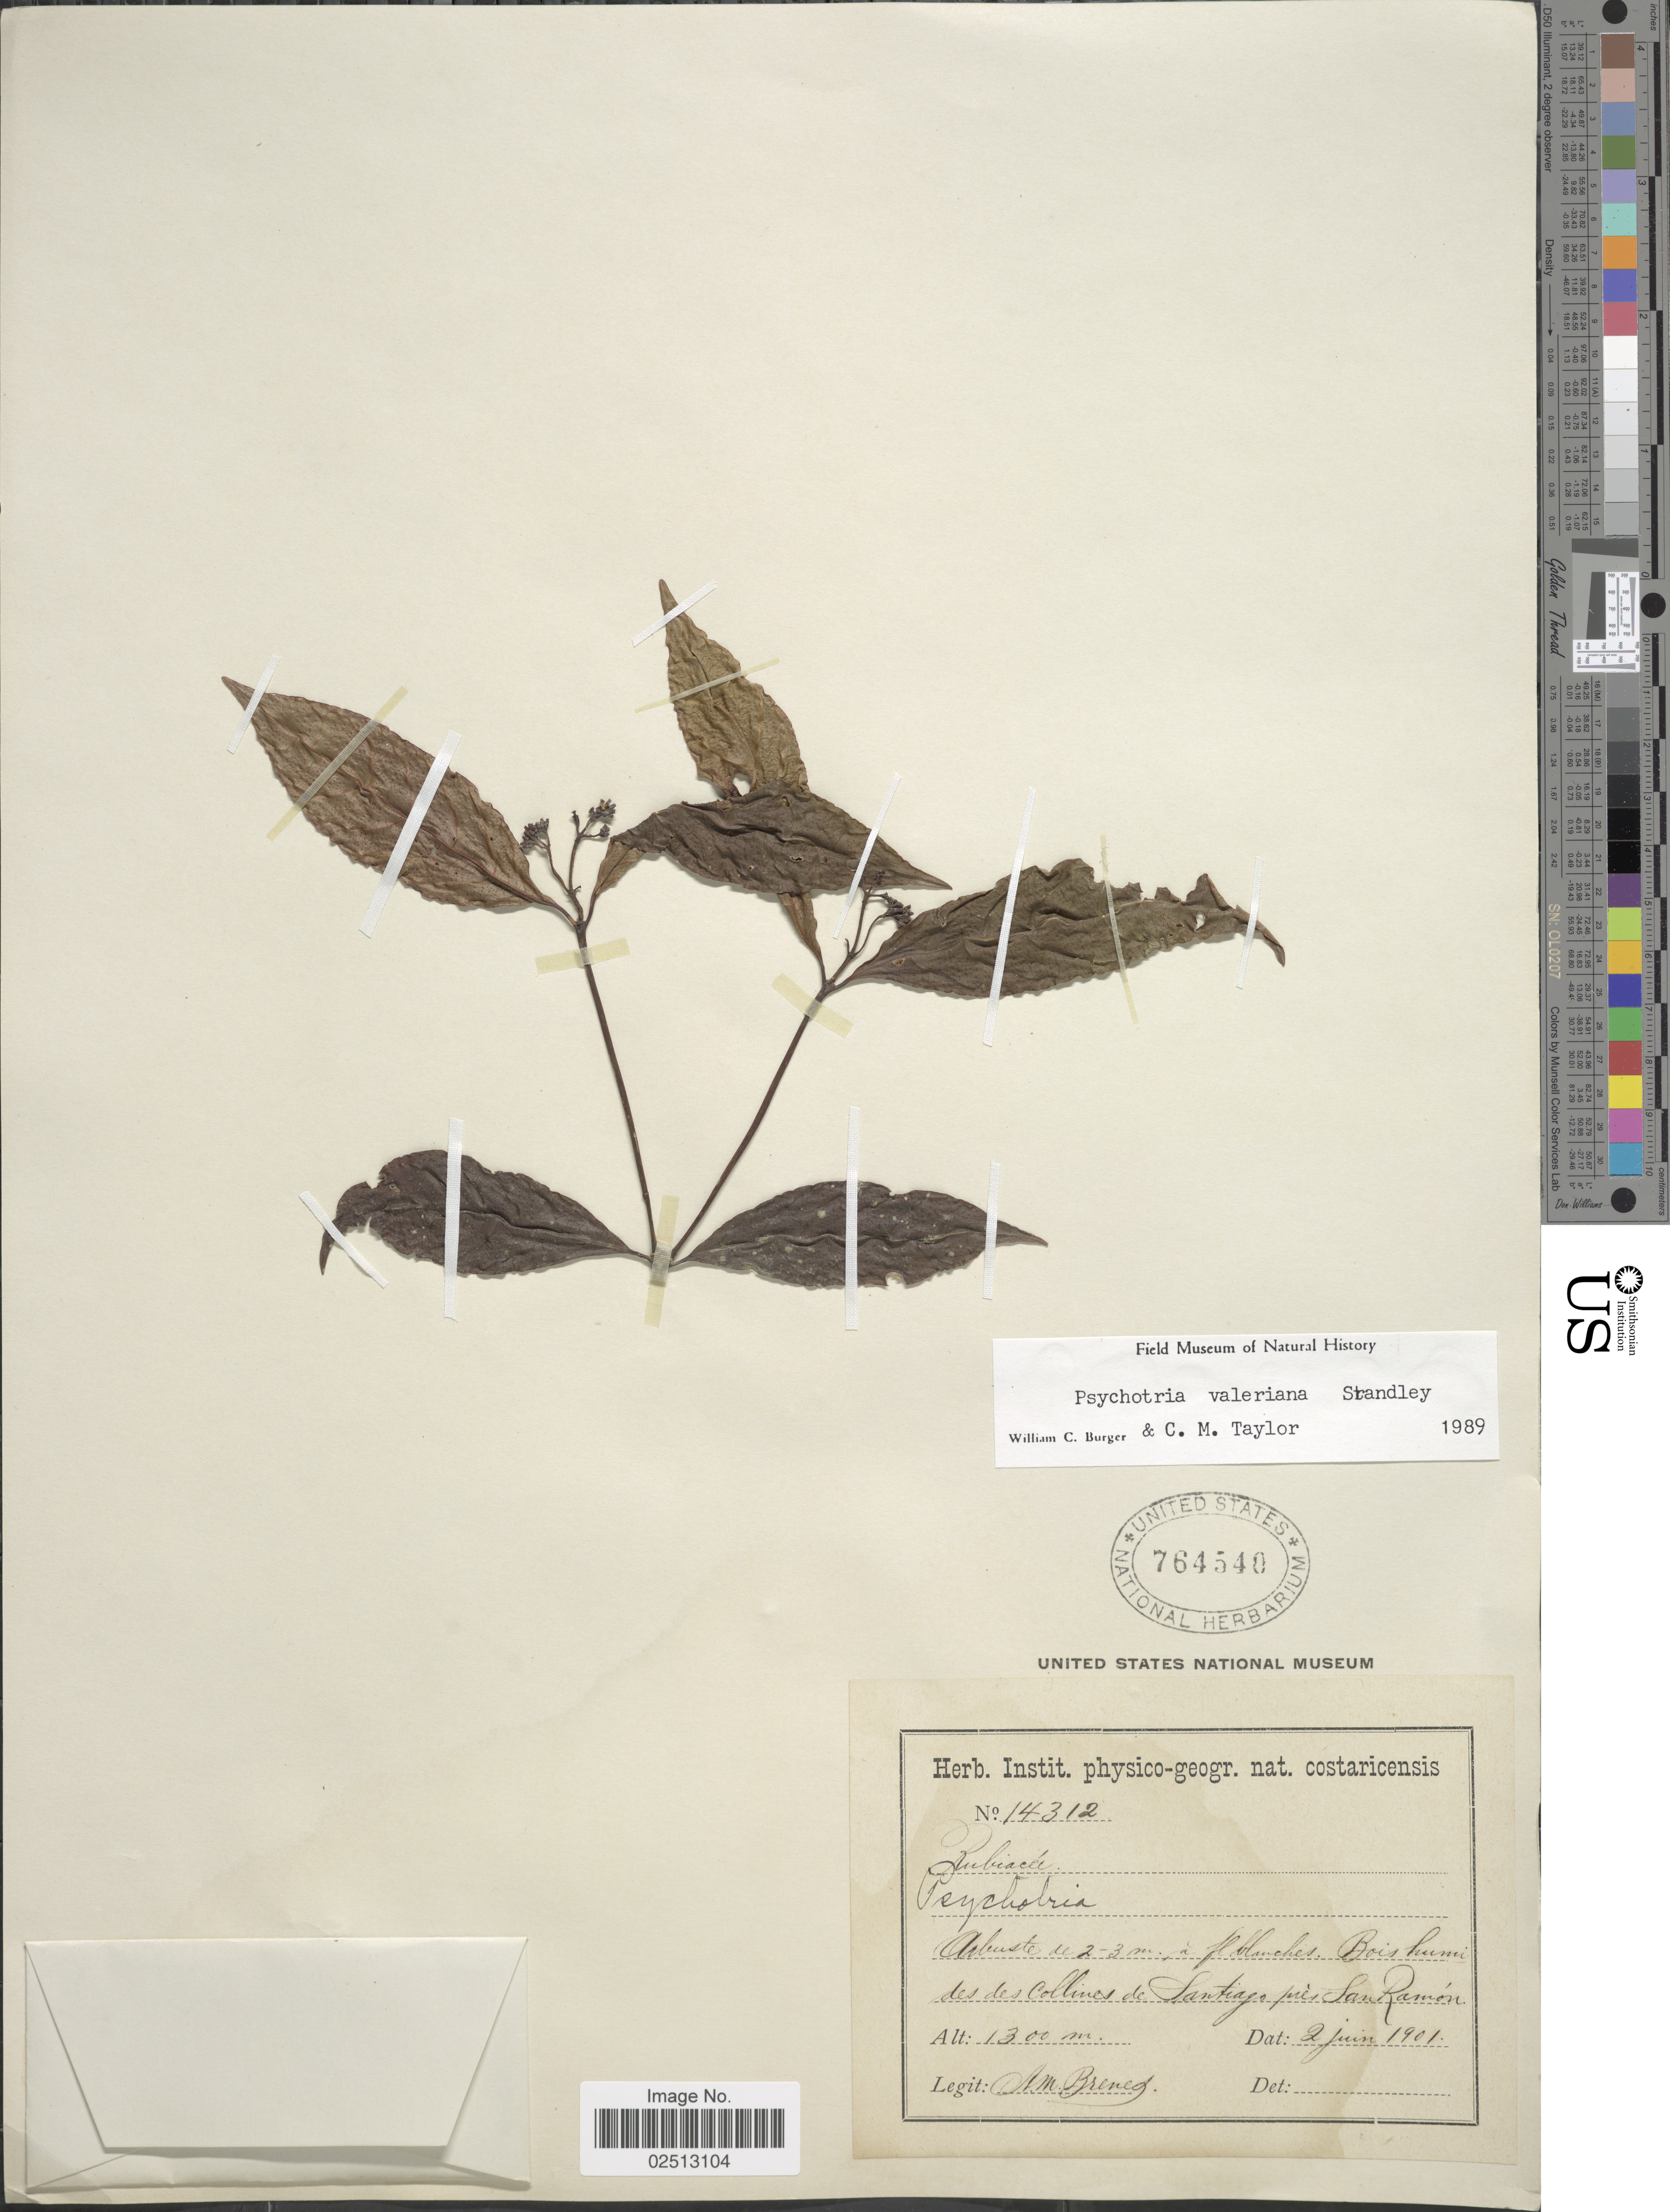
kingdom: Plantae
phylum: Tracheophyta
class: Magnoliopsida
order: Gentianales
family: Rubiaceae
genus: Psychotria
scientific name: Psychotria valeriana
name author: Standl.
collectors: A. Brenes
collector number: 14312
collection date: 1901-06-02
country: Costa Rica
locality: Bois humides des collines de Santiago pres San Ramon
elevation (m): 1300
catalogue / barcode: US 764540